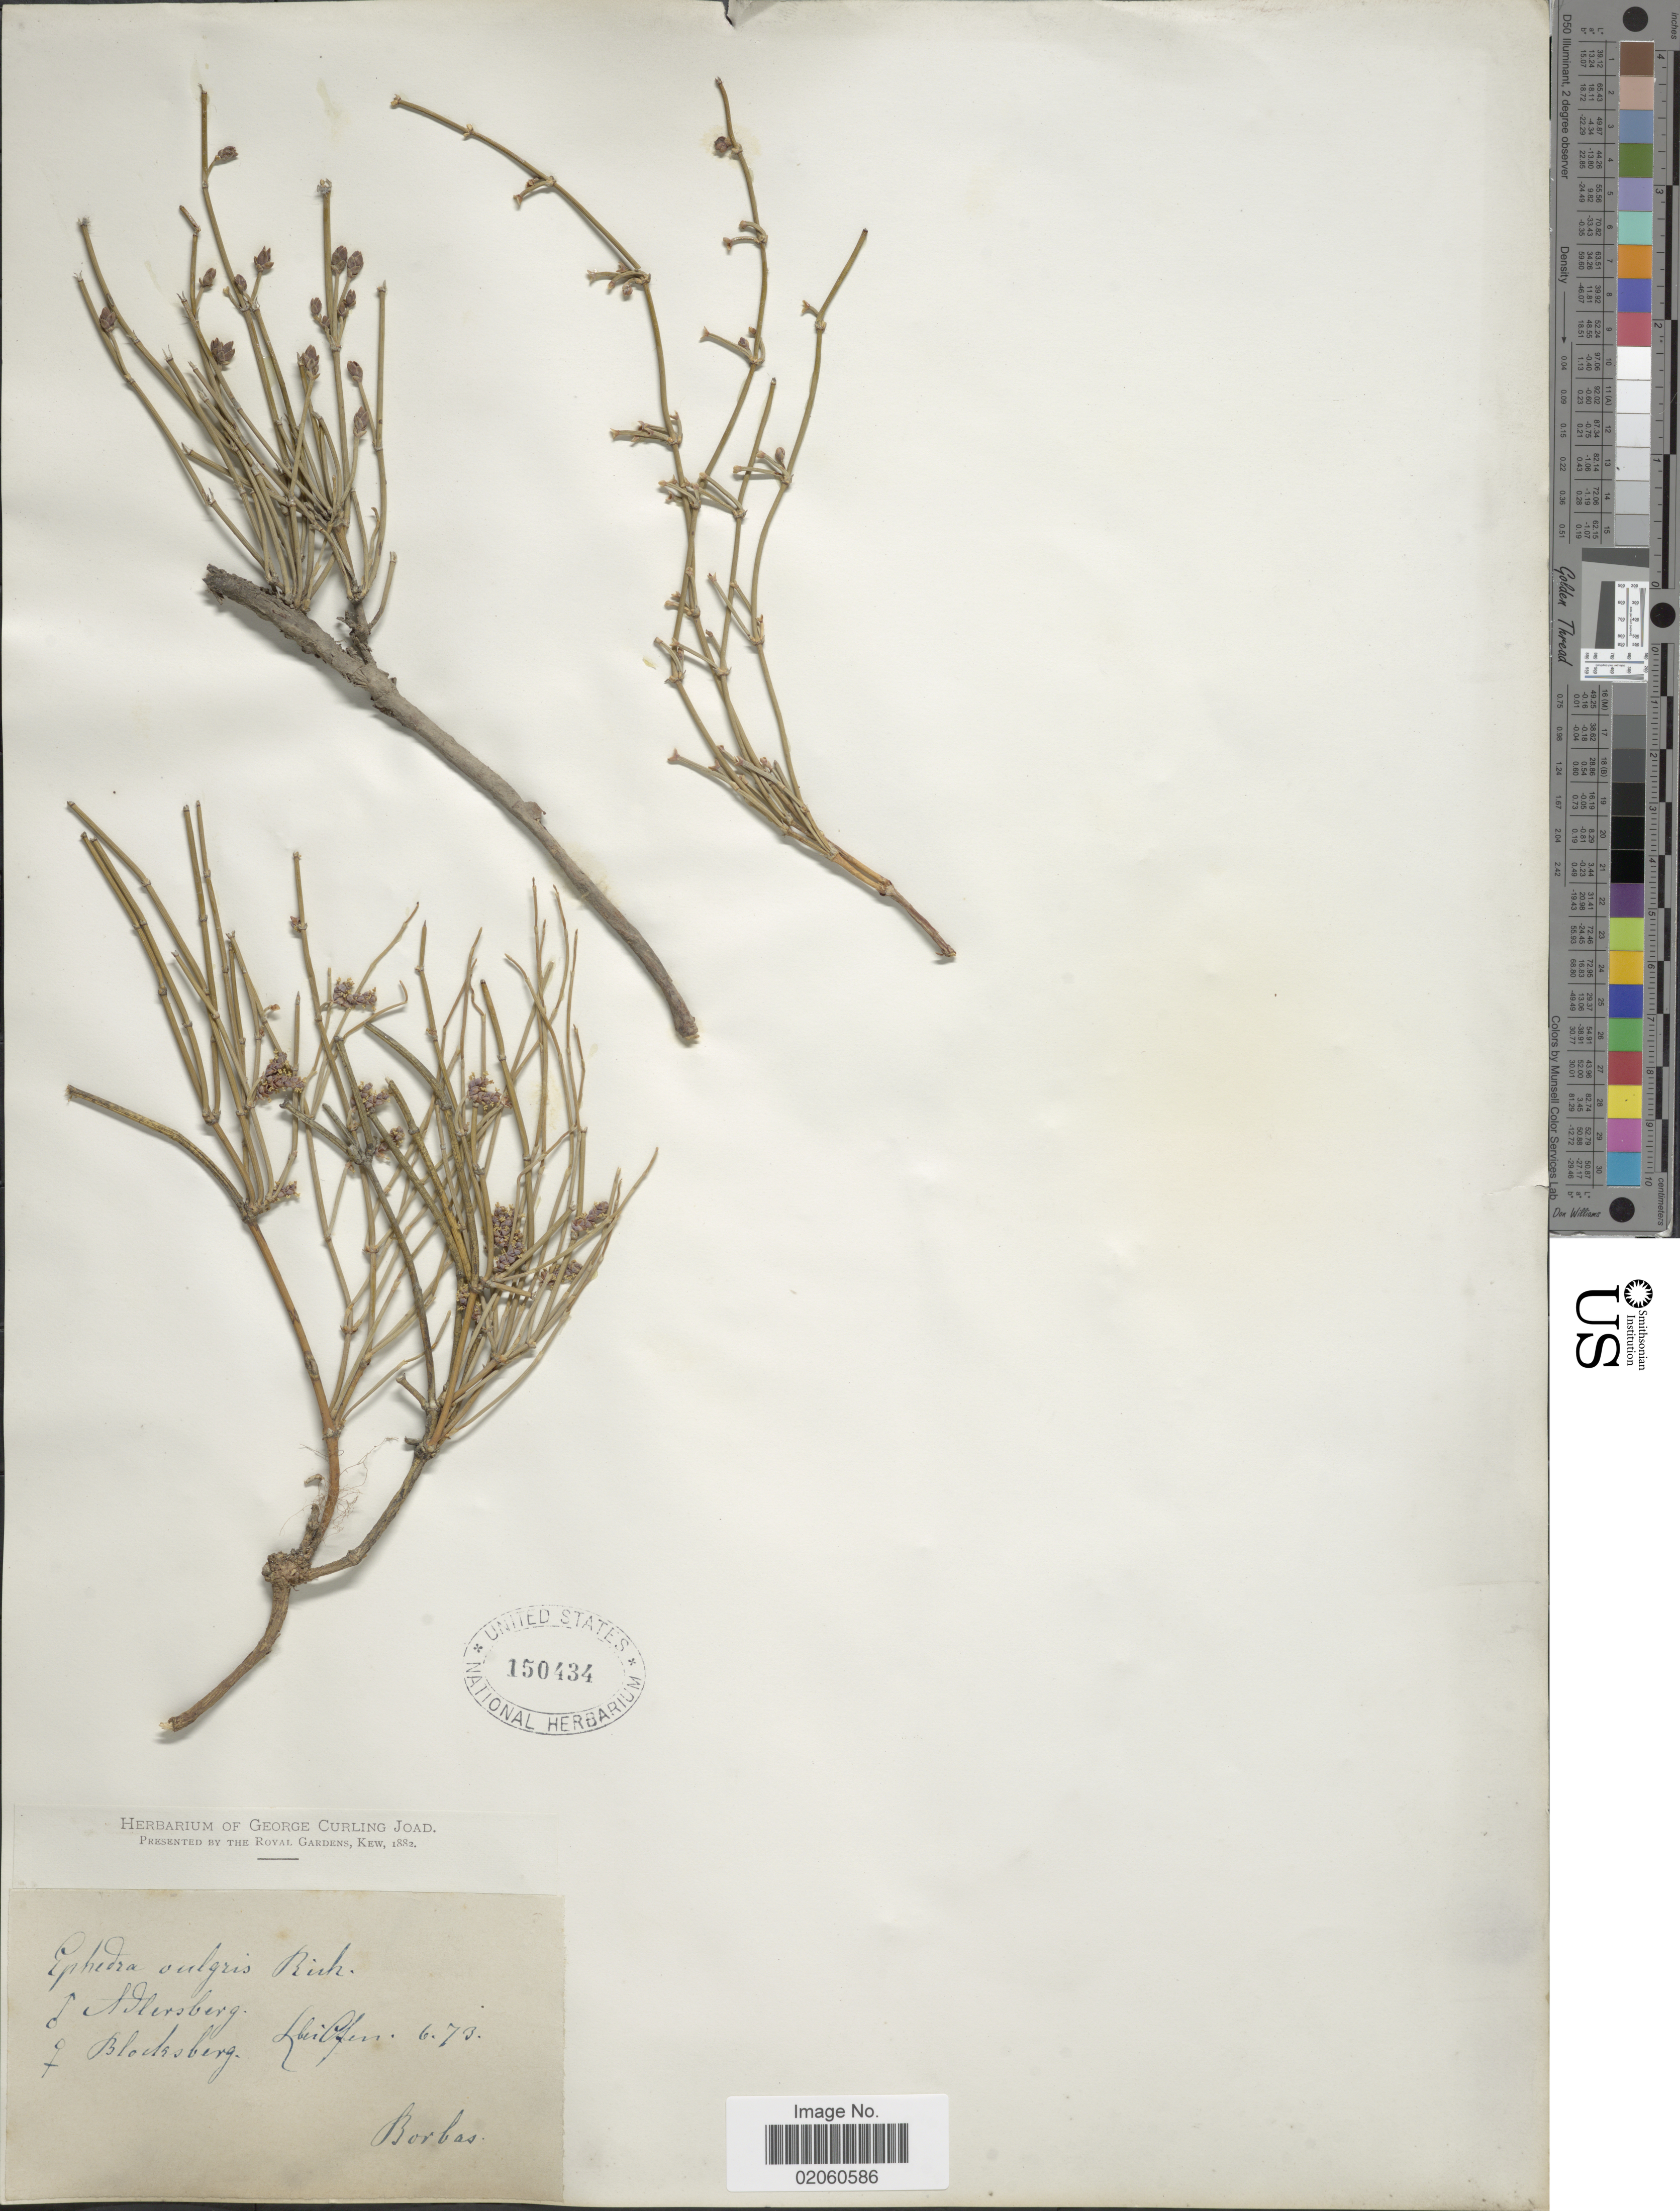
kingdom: Plantae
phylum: Tracheophyta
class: Gnetopsida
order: Ephedrales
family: Ephedraceae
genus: Ephedra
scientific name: Ephedra distachya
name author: L.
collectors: V. von Borbás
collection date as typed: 6. 73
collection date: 1873-06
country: Hungary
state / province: Budapest, Capital District of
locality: Adlersberg, Blocksberg. Bei Ofen.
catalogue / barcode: US 150434